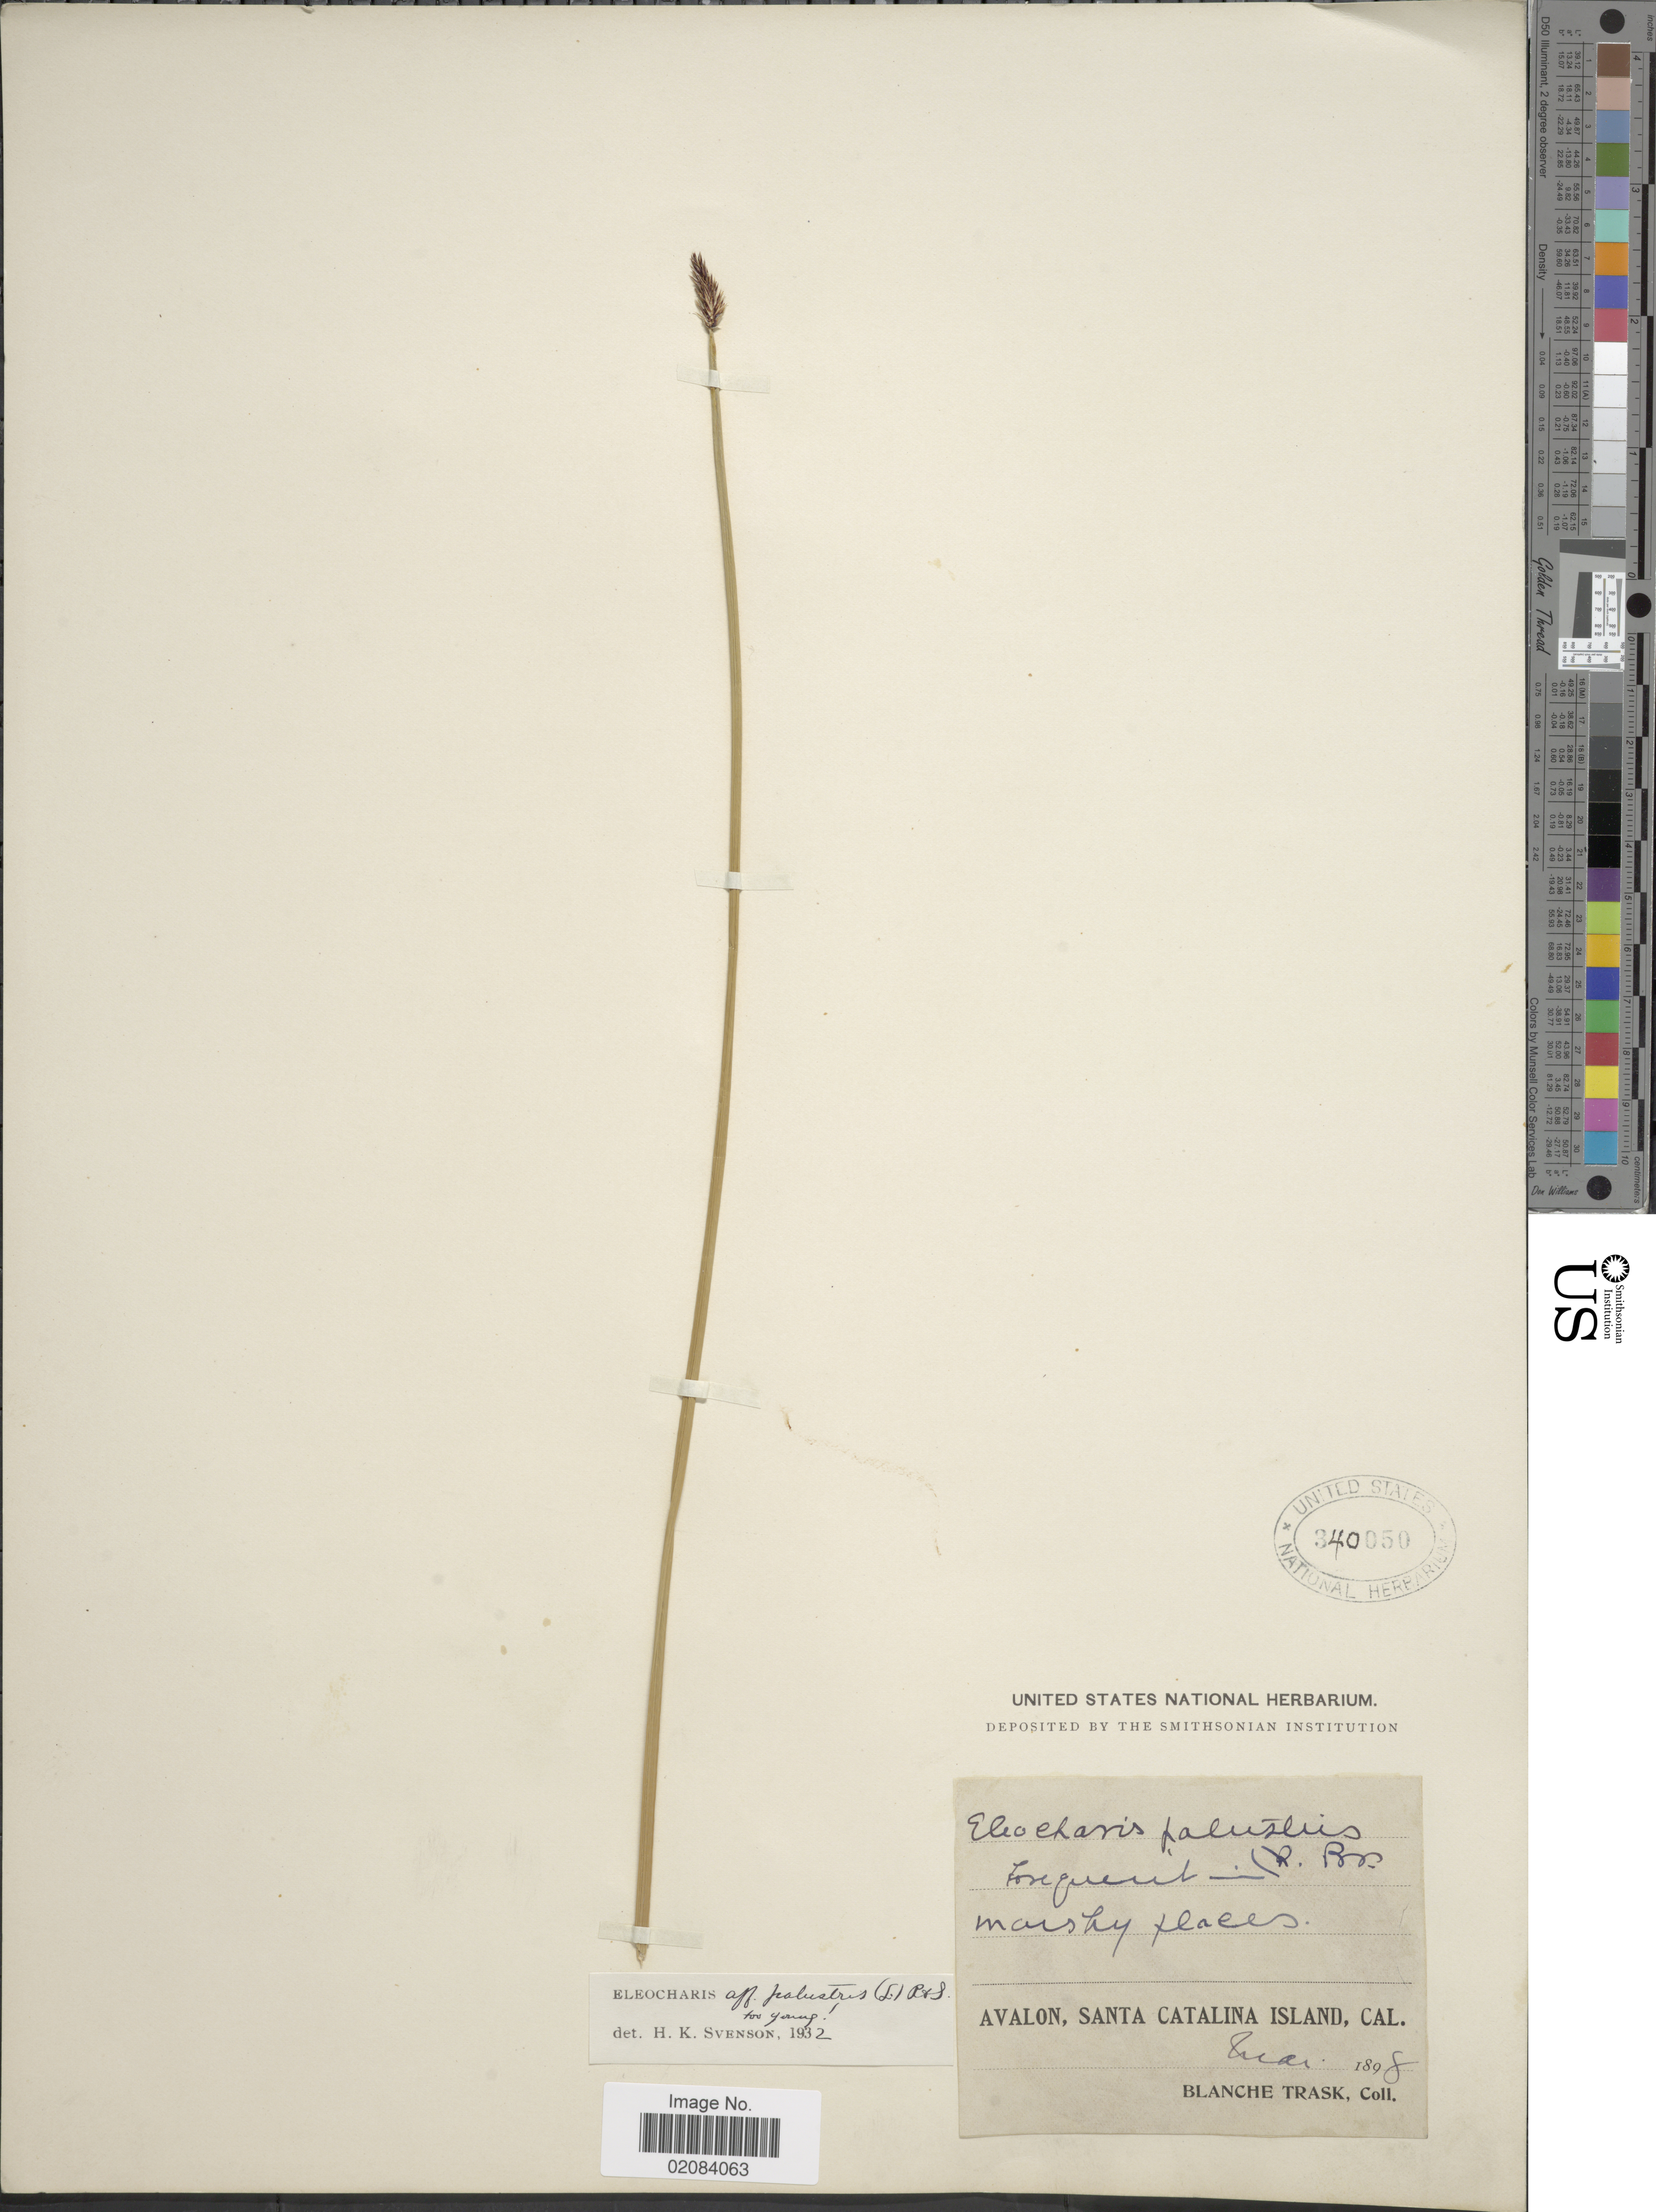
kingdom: Plantae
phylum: Tracheophyta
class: Liliopsida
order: Poales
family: Cyperaceae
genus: Eleocharis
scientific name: Eleocharis palustris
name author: (L.) Roem. & Schult.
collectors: B. Trask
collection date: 1898-03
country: United States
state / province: California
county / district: Los Angeles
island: Santa Catalina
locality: Avalon, Santa Catalina Island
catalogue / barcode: US 340050